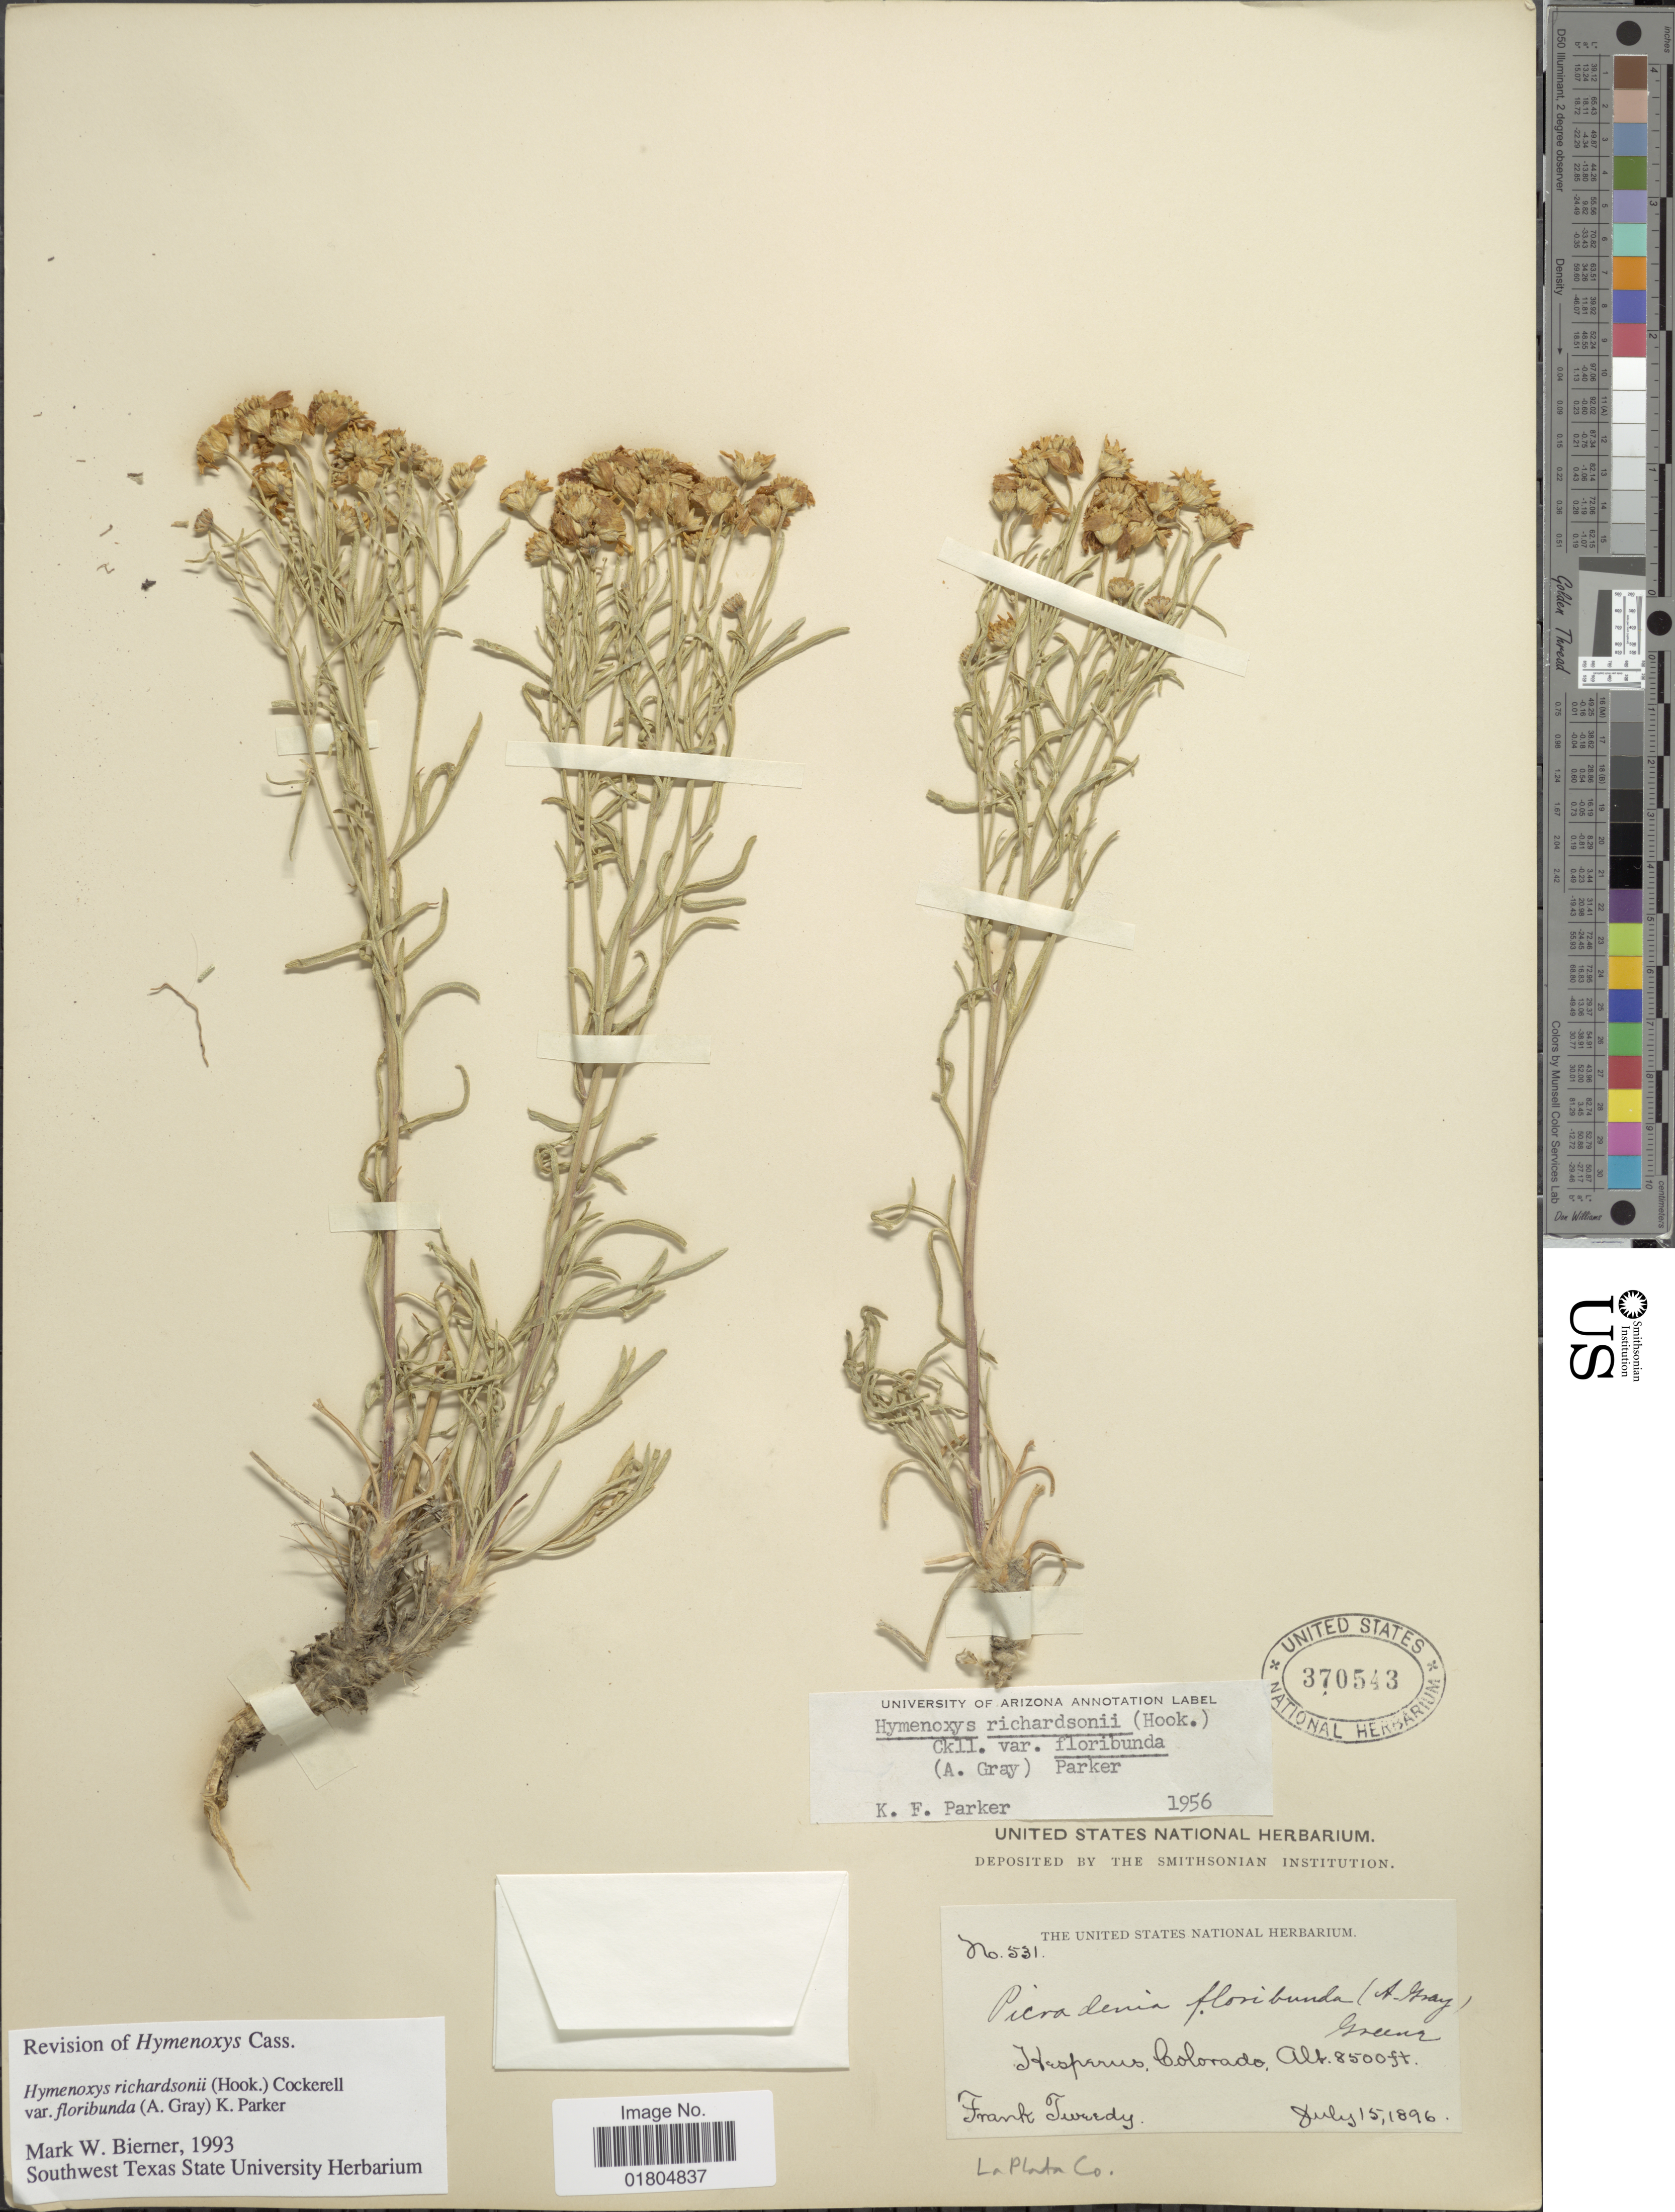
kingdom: Plantae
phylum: Tracheophyta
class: Magnoliopsida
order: Asterales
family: Asteraceae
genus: Hymenoxys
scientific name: Hymenoxys richardsonii var. floribunda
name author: (A. Gray) K.F. Parker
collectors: F. Tweedy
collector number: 531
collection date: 1896-07-15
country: United States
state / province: Colorado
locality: Hesperus, La Plata Co.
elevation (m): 2591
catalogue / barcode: US 370543